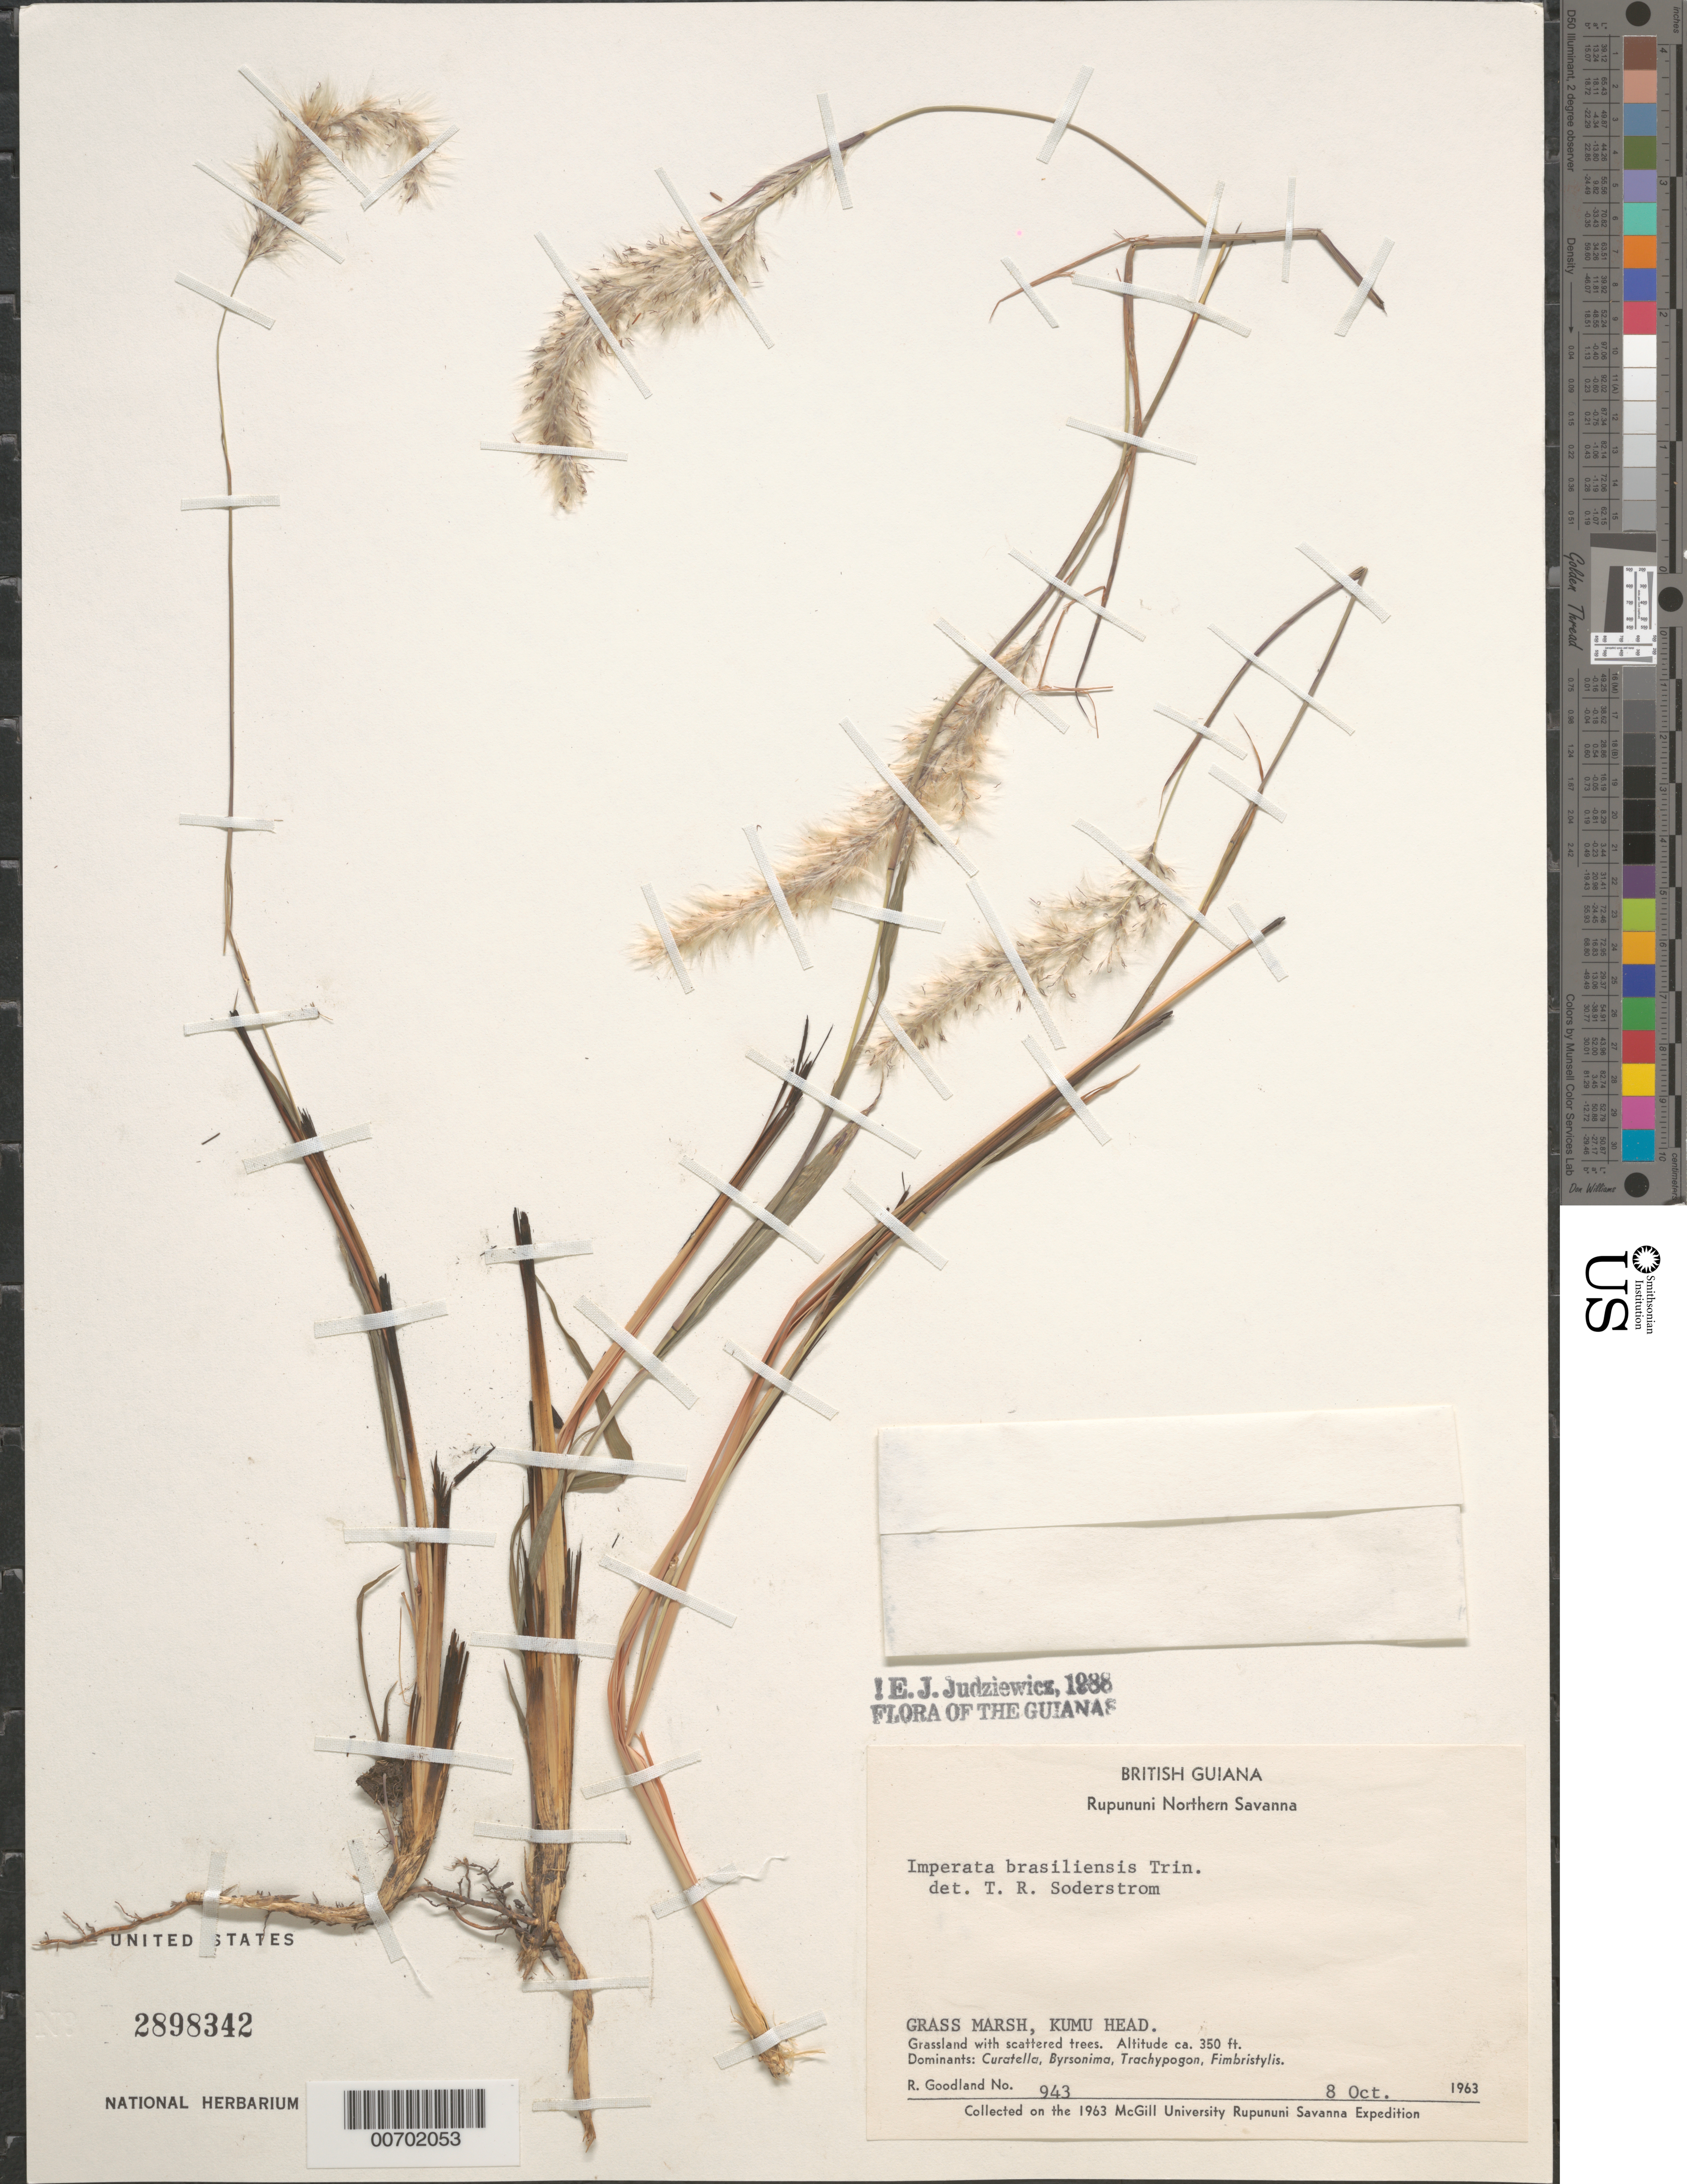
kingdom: Plantae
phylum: Tracheophyta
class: Liliopsida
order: Poales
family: Poaceae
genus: Imperata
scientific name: Imperata brasiliensis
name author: Trin.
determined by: Soderstrom, T. R.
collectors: R. Goodland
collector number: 943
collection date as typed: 8-Oct-63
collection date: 1963-10-08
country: Guyana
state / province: U. Takutu-U. Essequibo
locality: Rupununi Northern Savanna, Kumu Head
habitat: Grass marsh; grassland with scattered trees. Dominants: Curatella, Byrsonima, Trachypogon, Fimbristylis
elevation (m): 107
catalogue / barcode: US 2898342